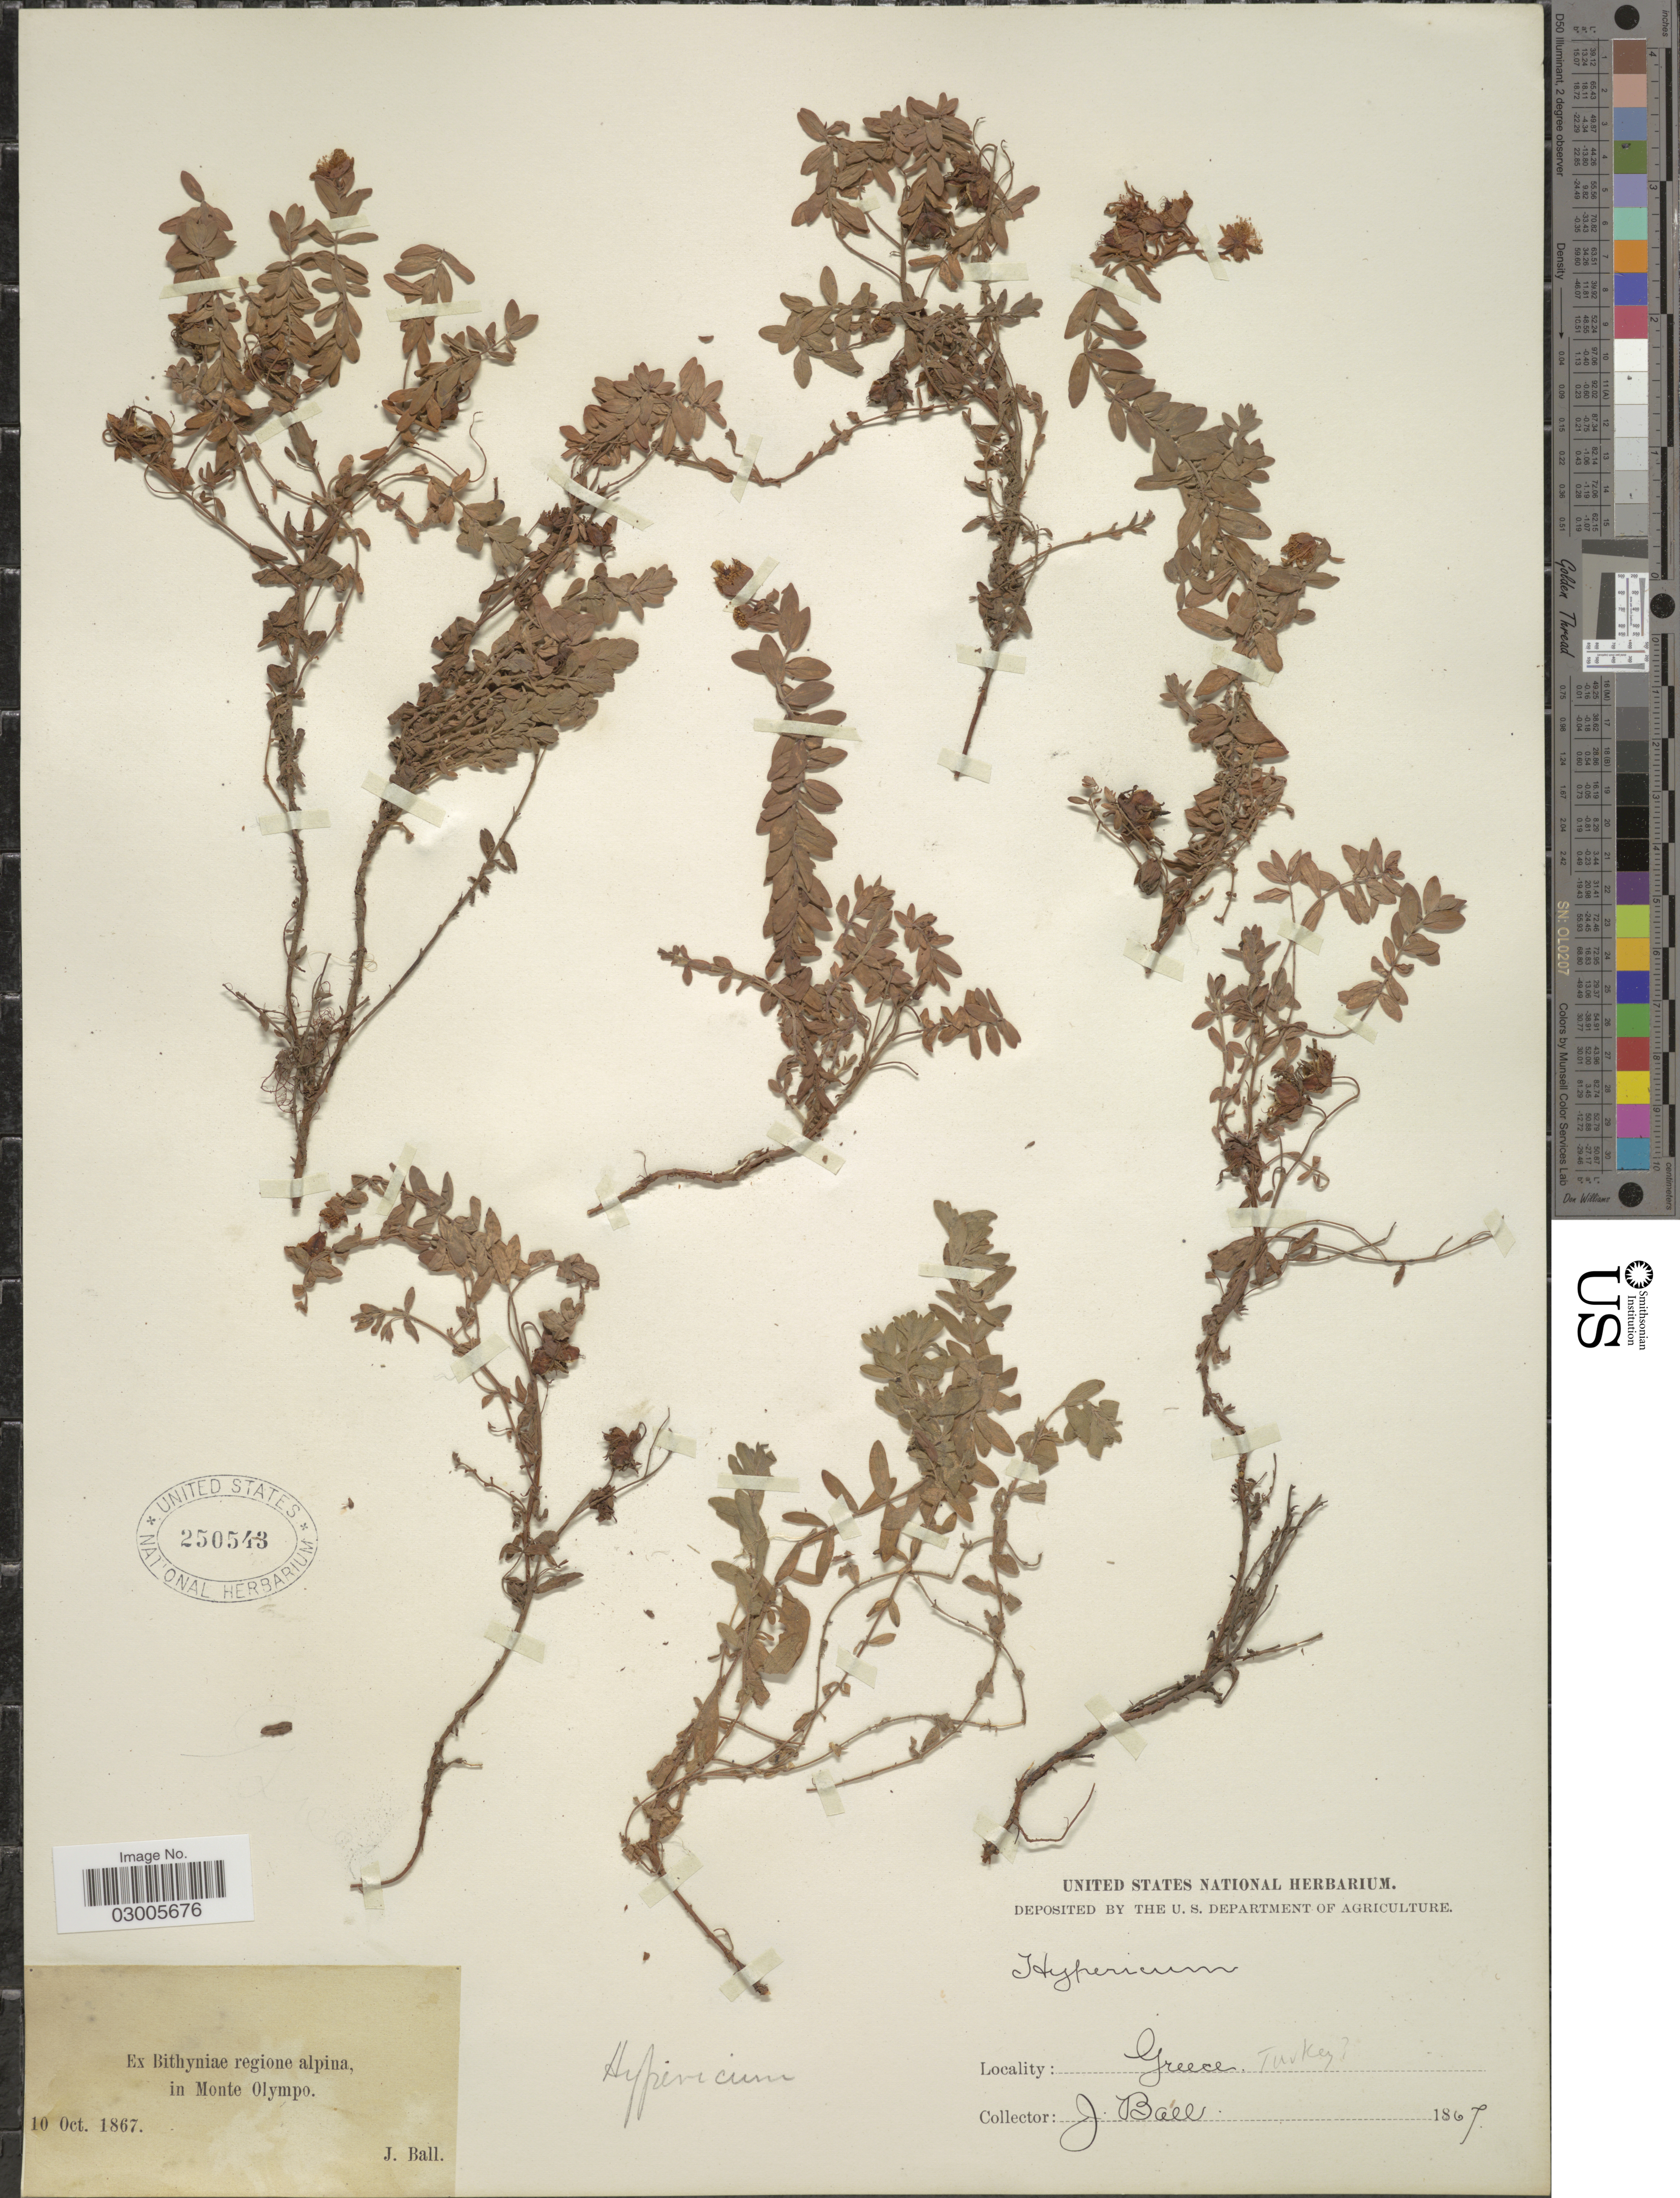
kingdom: Plantae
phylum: Tracheophyta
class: Magnoliopsida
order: Malpighiales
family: Hypericaceae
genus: Hypericum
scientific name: Hypericum sp.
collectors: J. Ball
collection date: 1867-10-10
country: Turkey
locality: Greece, Turkey [unsure placement]. Bithyniae regione alpina in Monte Olympo.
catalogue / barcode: US 250543